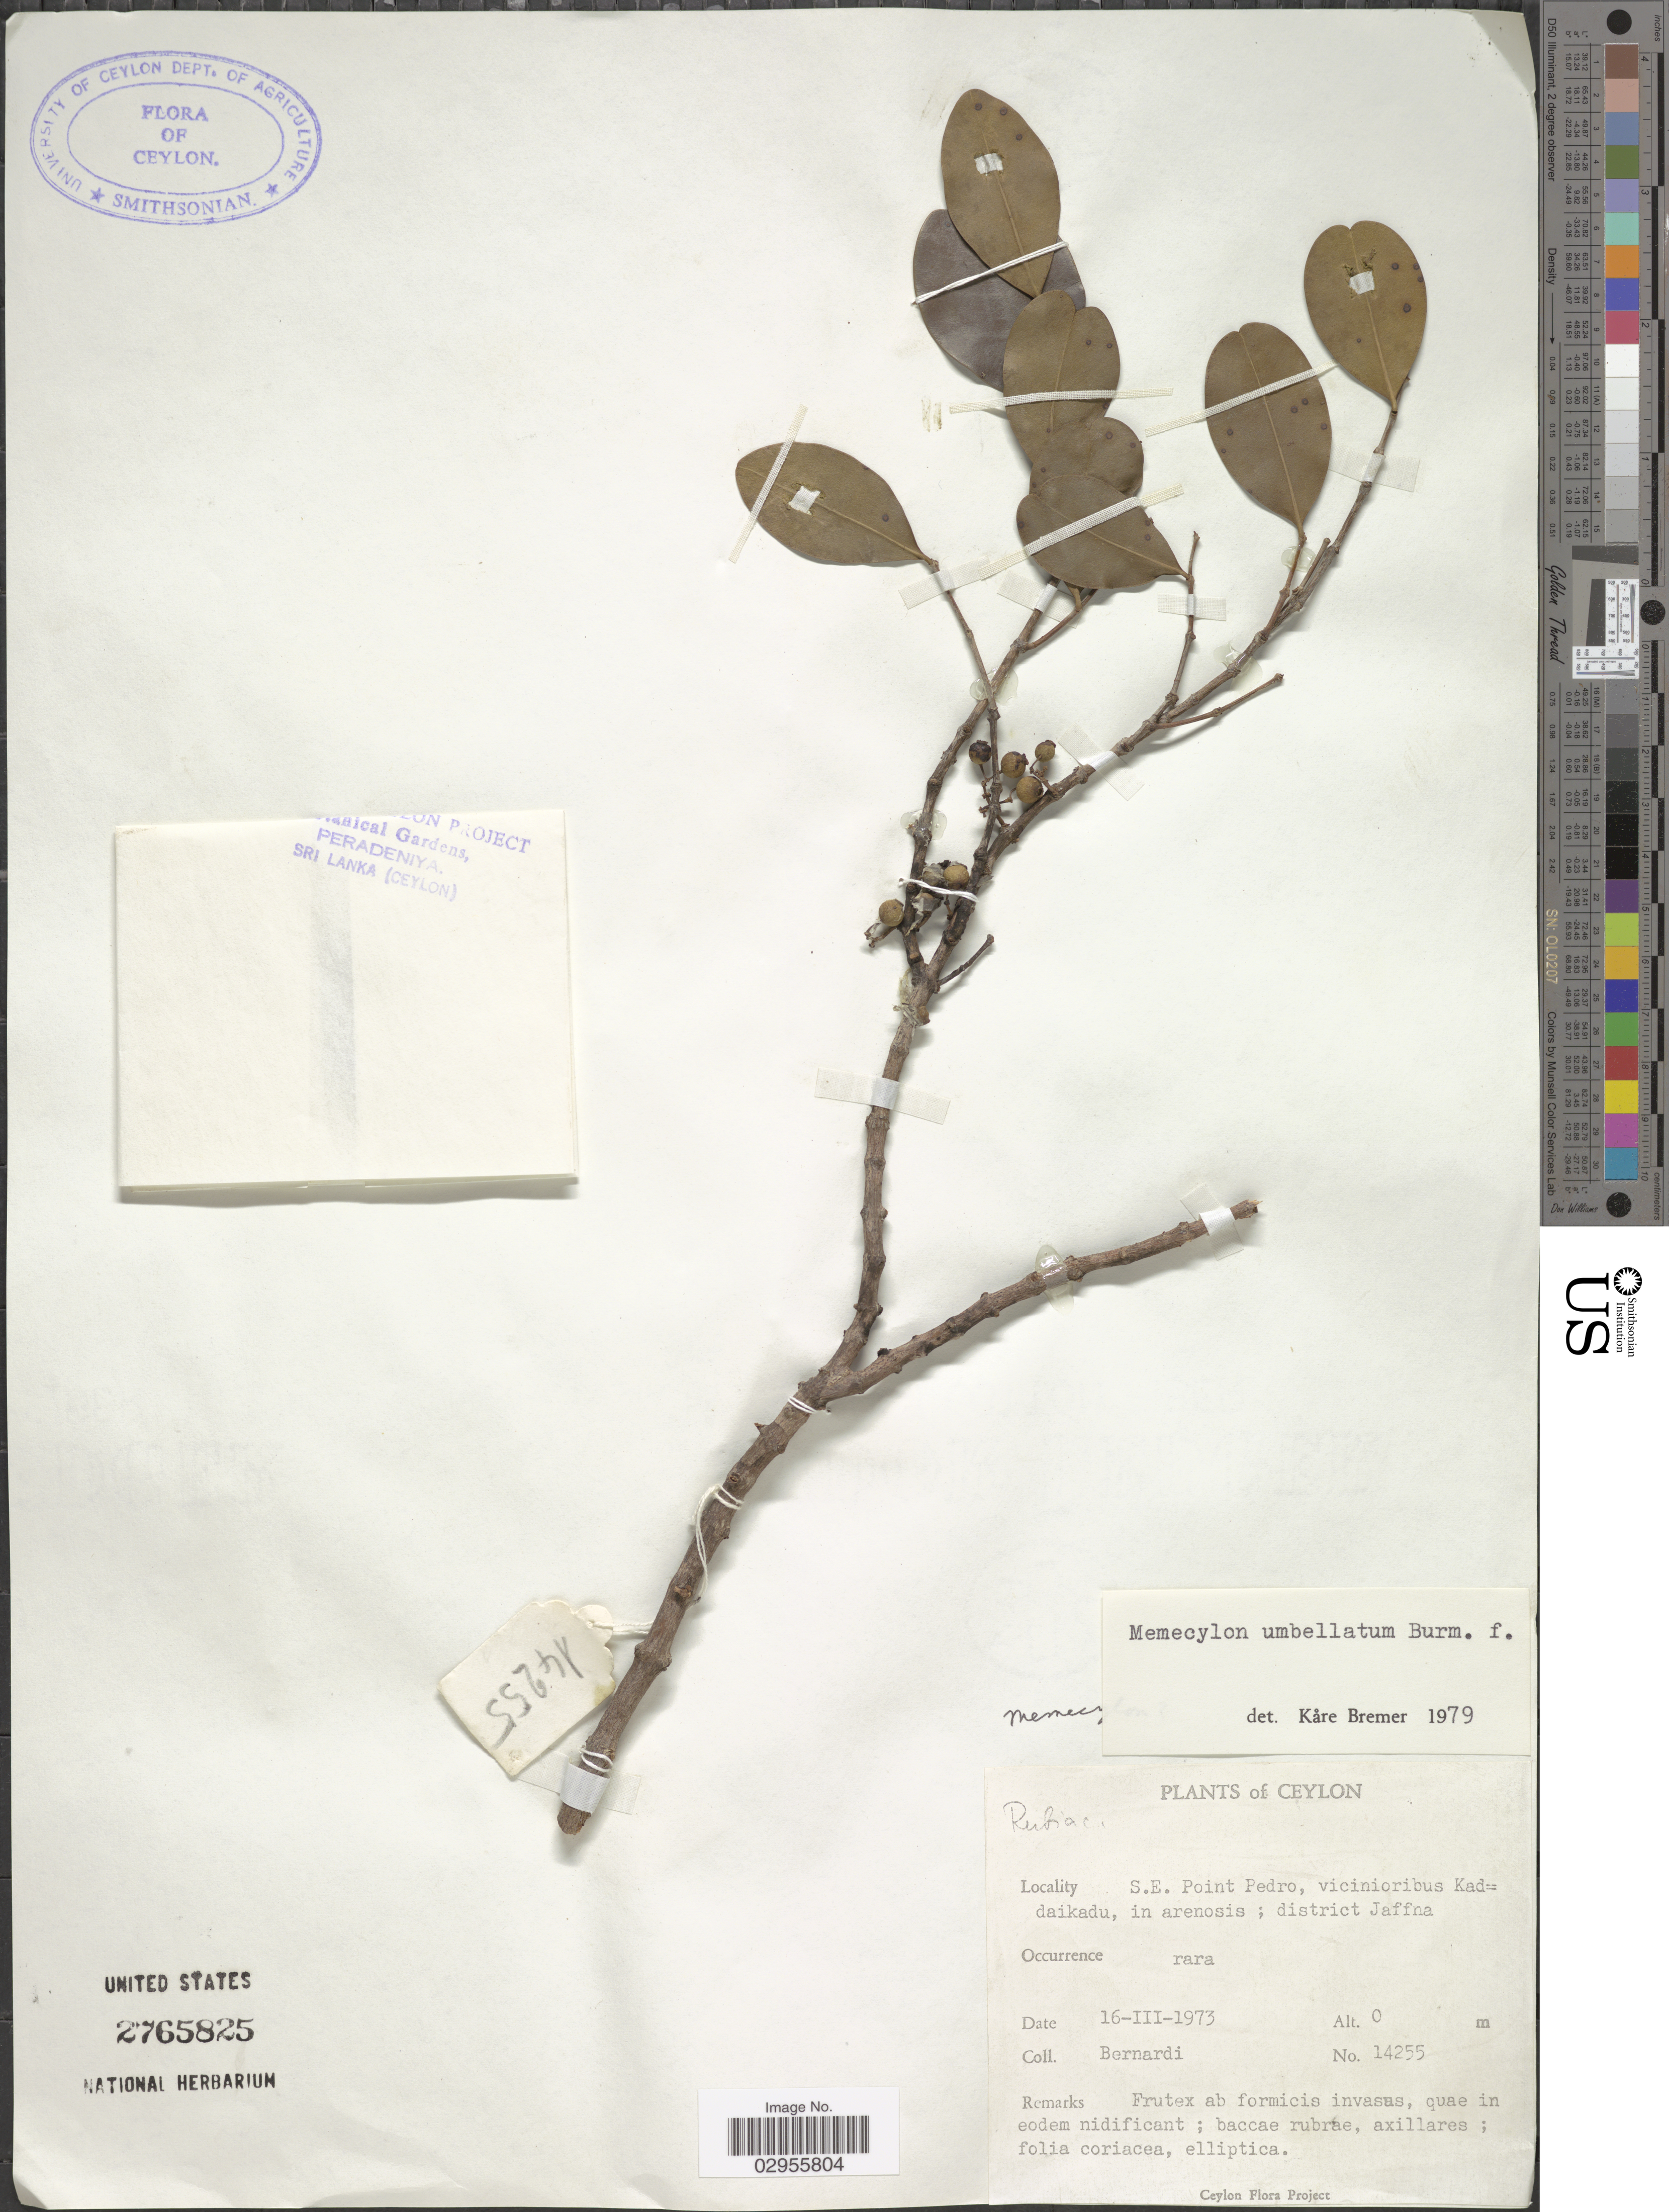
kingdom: Plantae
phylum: Tracheophyta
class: Magnoliopsida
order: Myrtales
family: Melastomataceae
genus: Memecylon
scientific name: Memecylon umbellatum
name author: Burm. f.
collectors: Bernardi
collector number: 14255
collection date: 1973-03-16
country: Sri Lanka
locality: Ceylon, S.E. Point Pedro, vicinioribus Kadaikadu, in arenosis; district Jaffna.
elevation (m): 0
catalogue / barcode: US 2765825